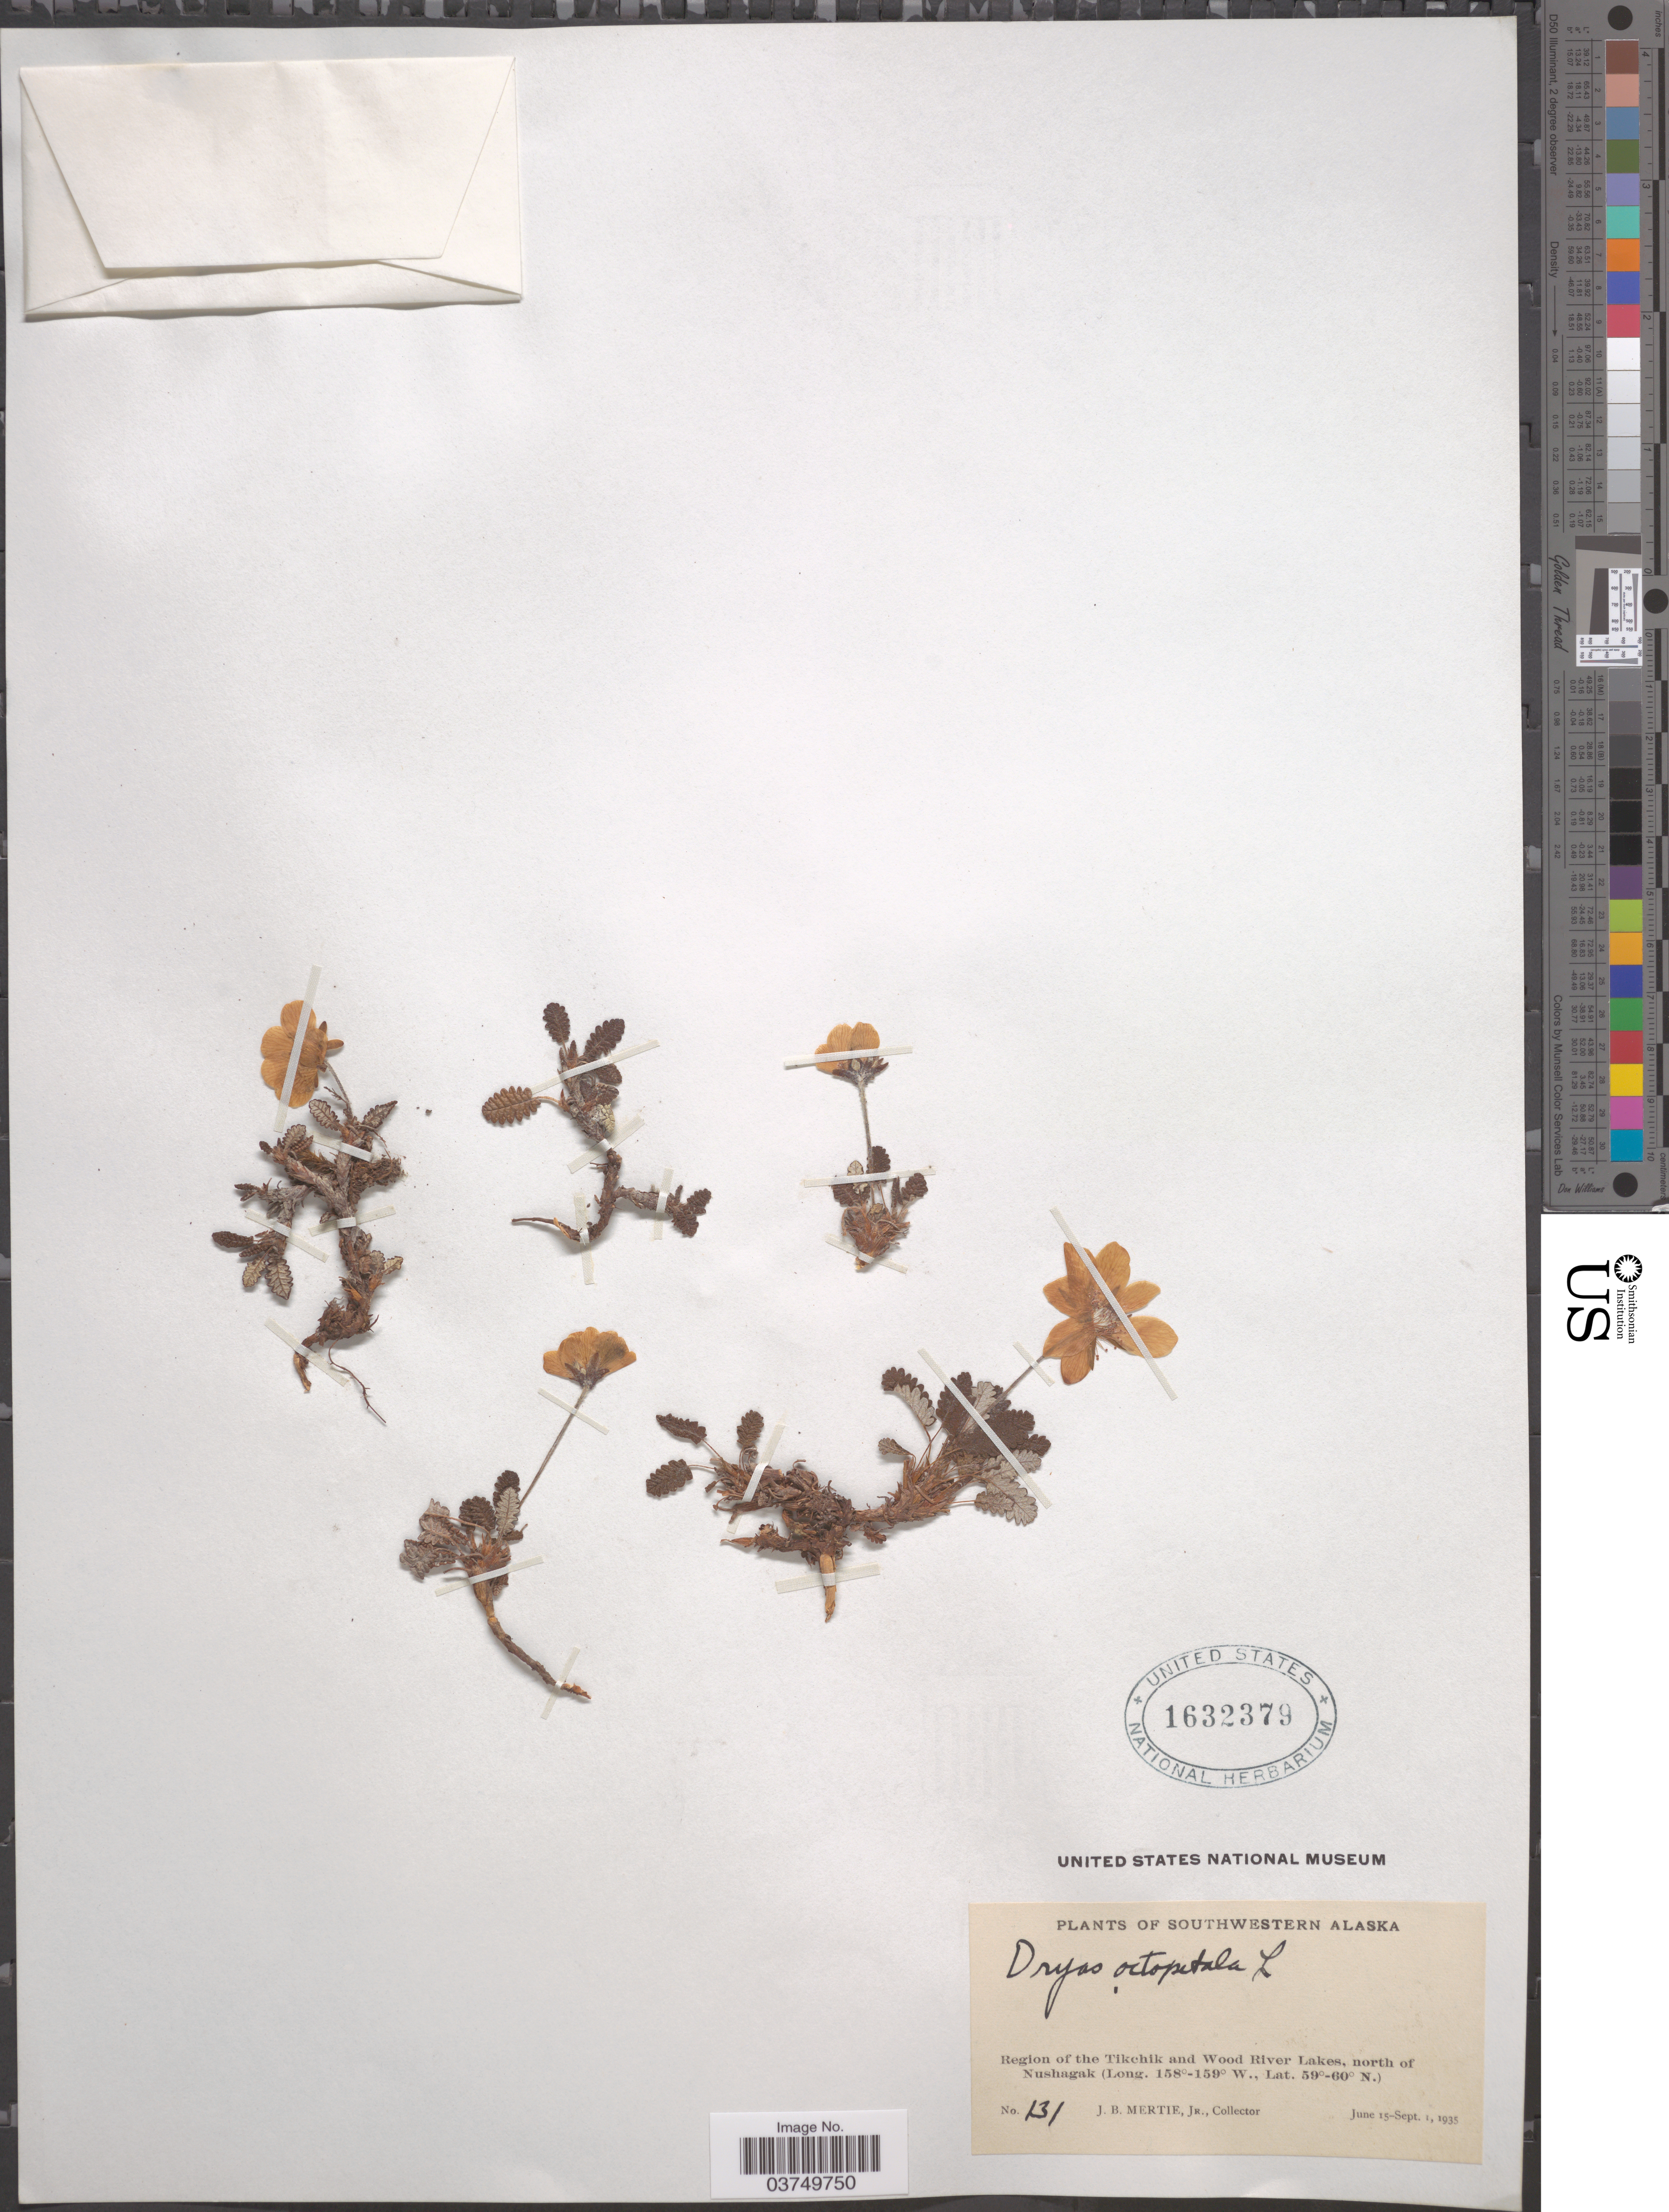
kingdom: Plantae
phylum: Tracheophyta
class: Magnoliopsida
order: Rosales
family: Rosaceae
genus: Dryas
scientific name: Dryas octopetala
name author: L.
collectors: J. Mertie Jr.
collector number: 131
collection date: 1935-06-15/1935-09-01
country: United States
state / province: Alaska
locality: Southwestern Alaska. Region of the Tikchik and Wood River Lakes, north of Nushagak.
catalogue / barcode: US 1632379